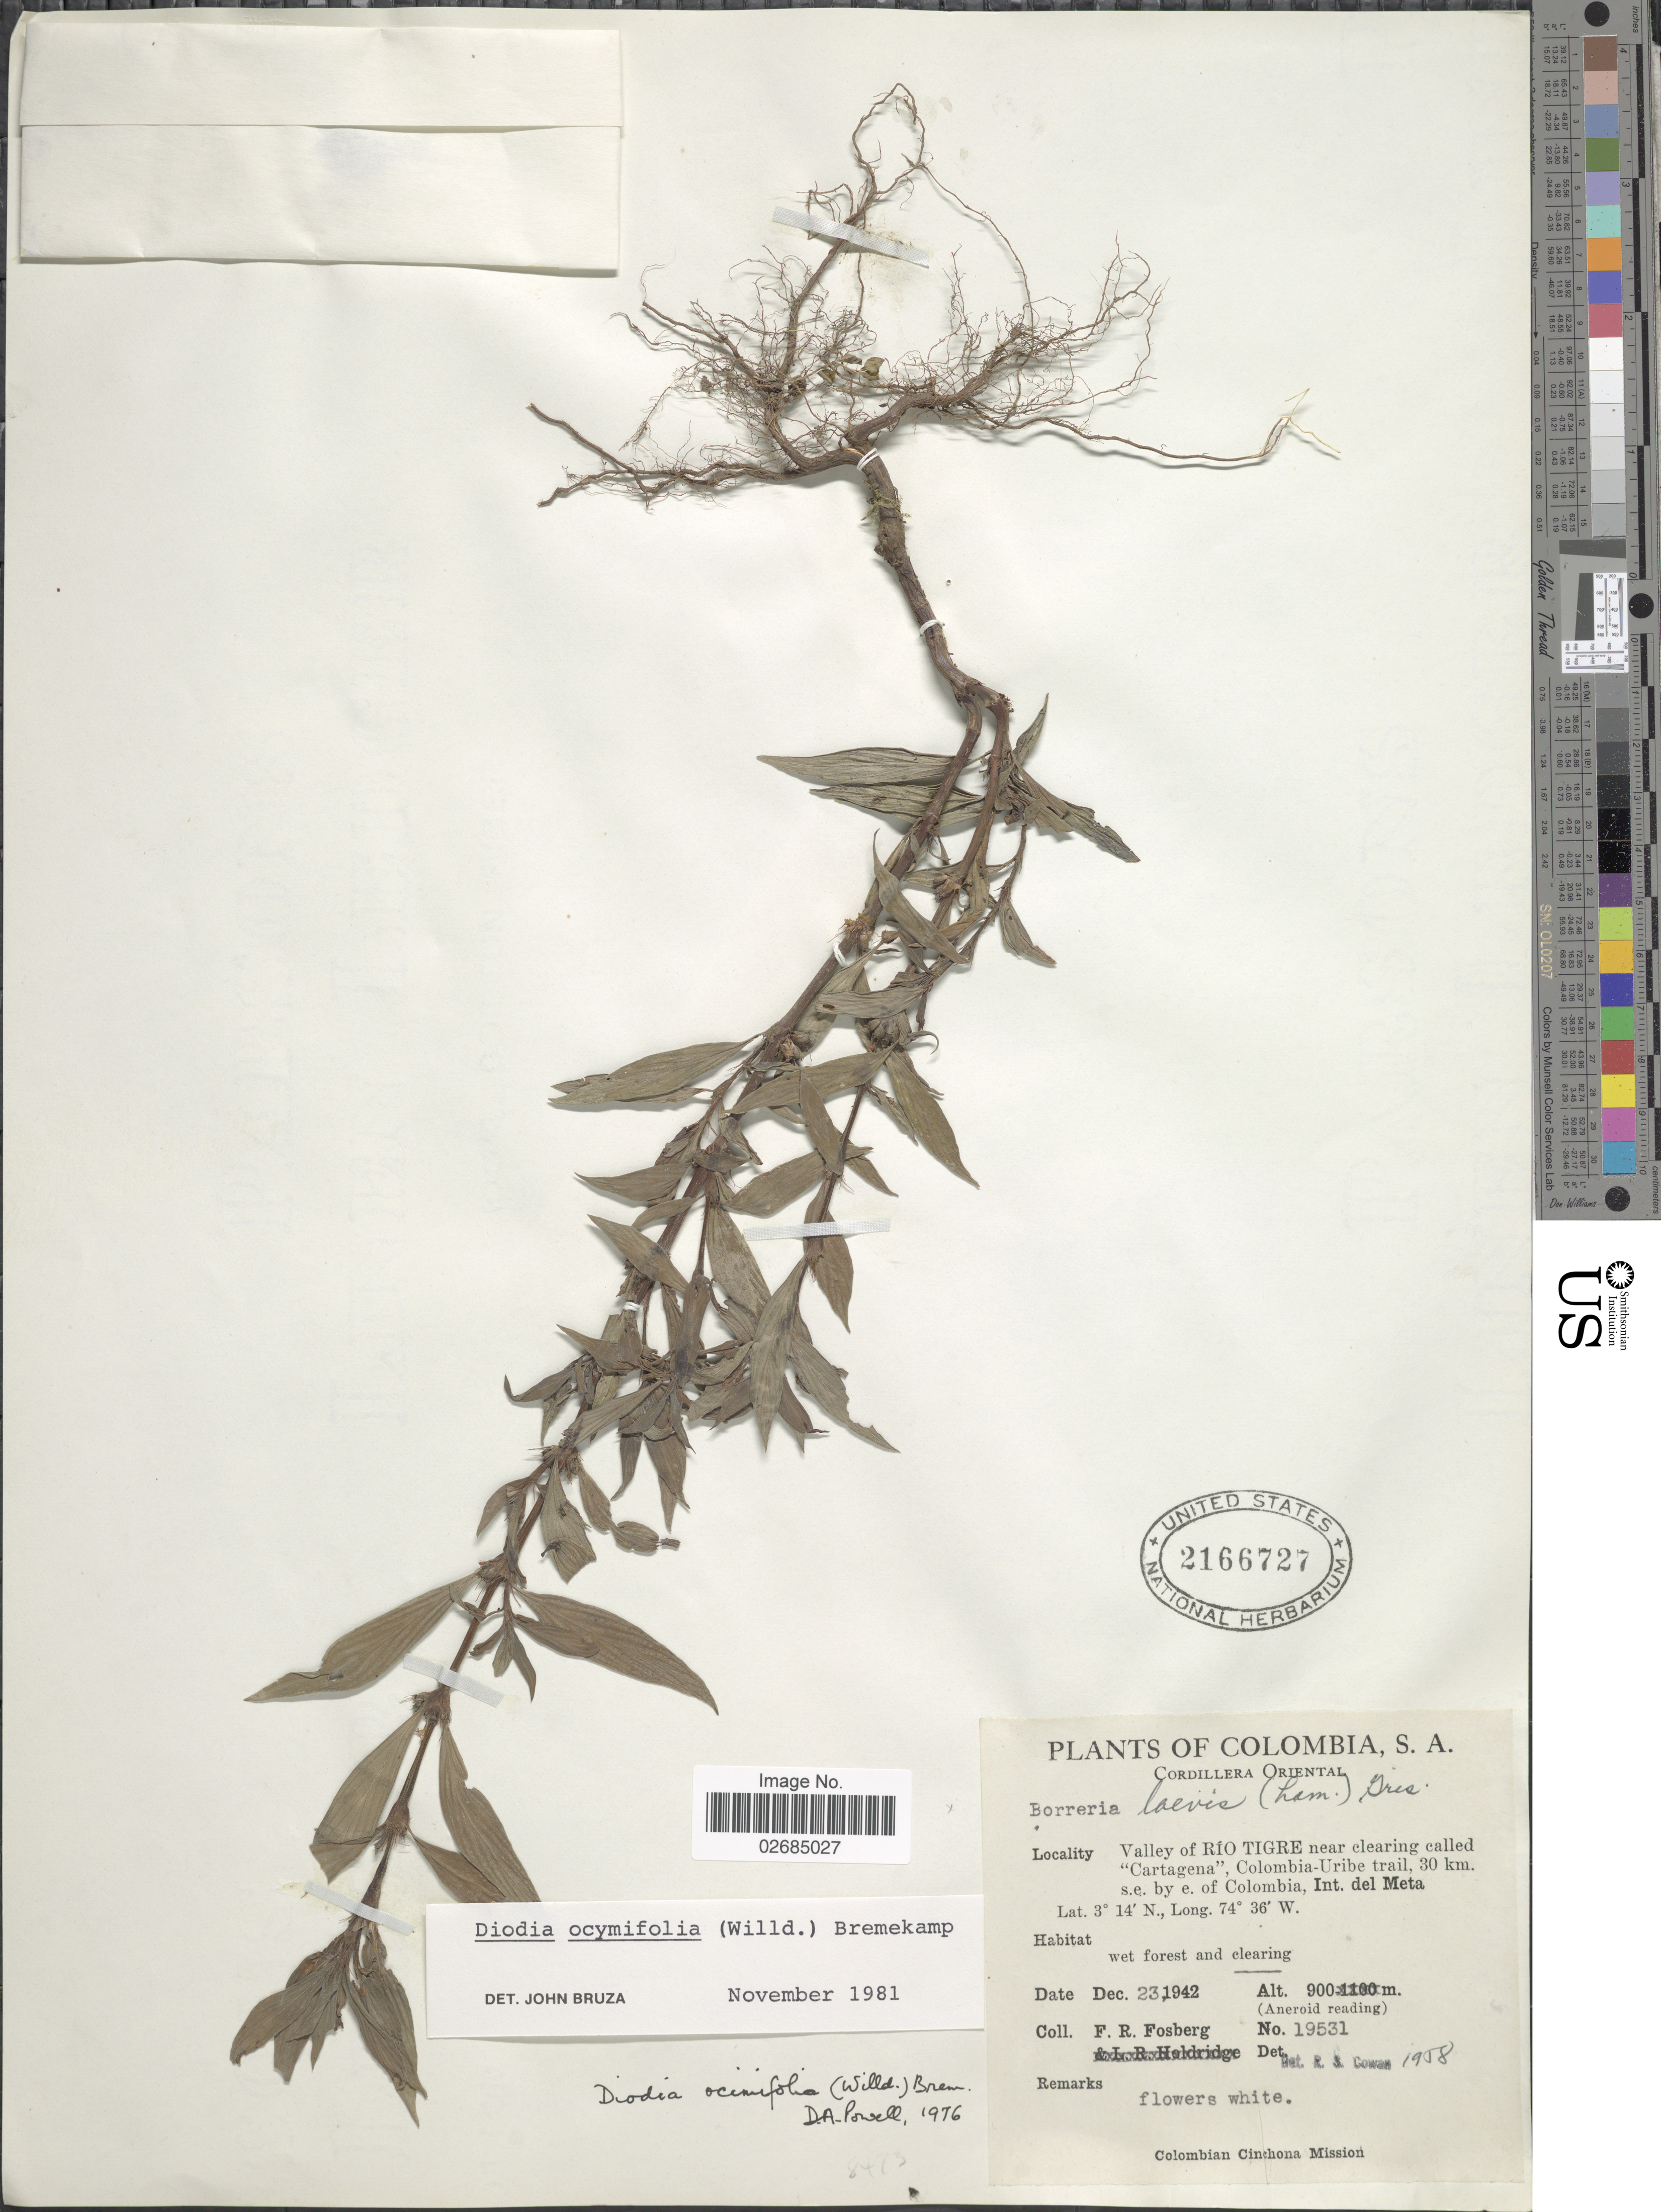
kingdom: Plantae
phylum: Tracheophyta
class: Magnoliopsida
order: Gentianales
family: Rubiaceae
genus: Diodia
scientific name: Diodia ocimifolia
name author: (Willd. ex Roem. & Schult.) Bremek.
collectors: F. R. Fosberg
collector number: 19531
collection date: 1942-12-23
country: Colombia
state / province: Meta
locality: Cordillera Oriental. Valley of Rio Tigre near clearing called "Cartagena", Colombia-Uribe trail, 30 km. s.e. by e. of Colombia, Int. del Meta.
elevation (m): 900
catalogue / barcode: US 2166727